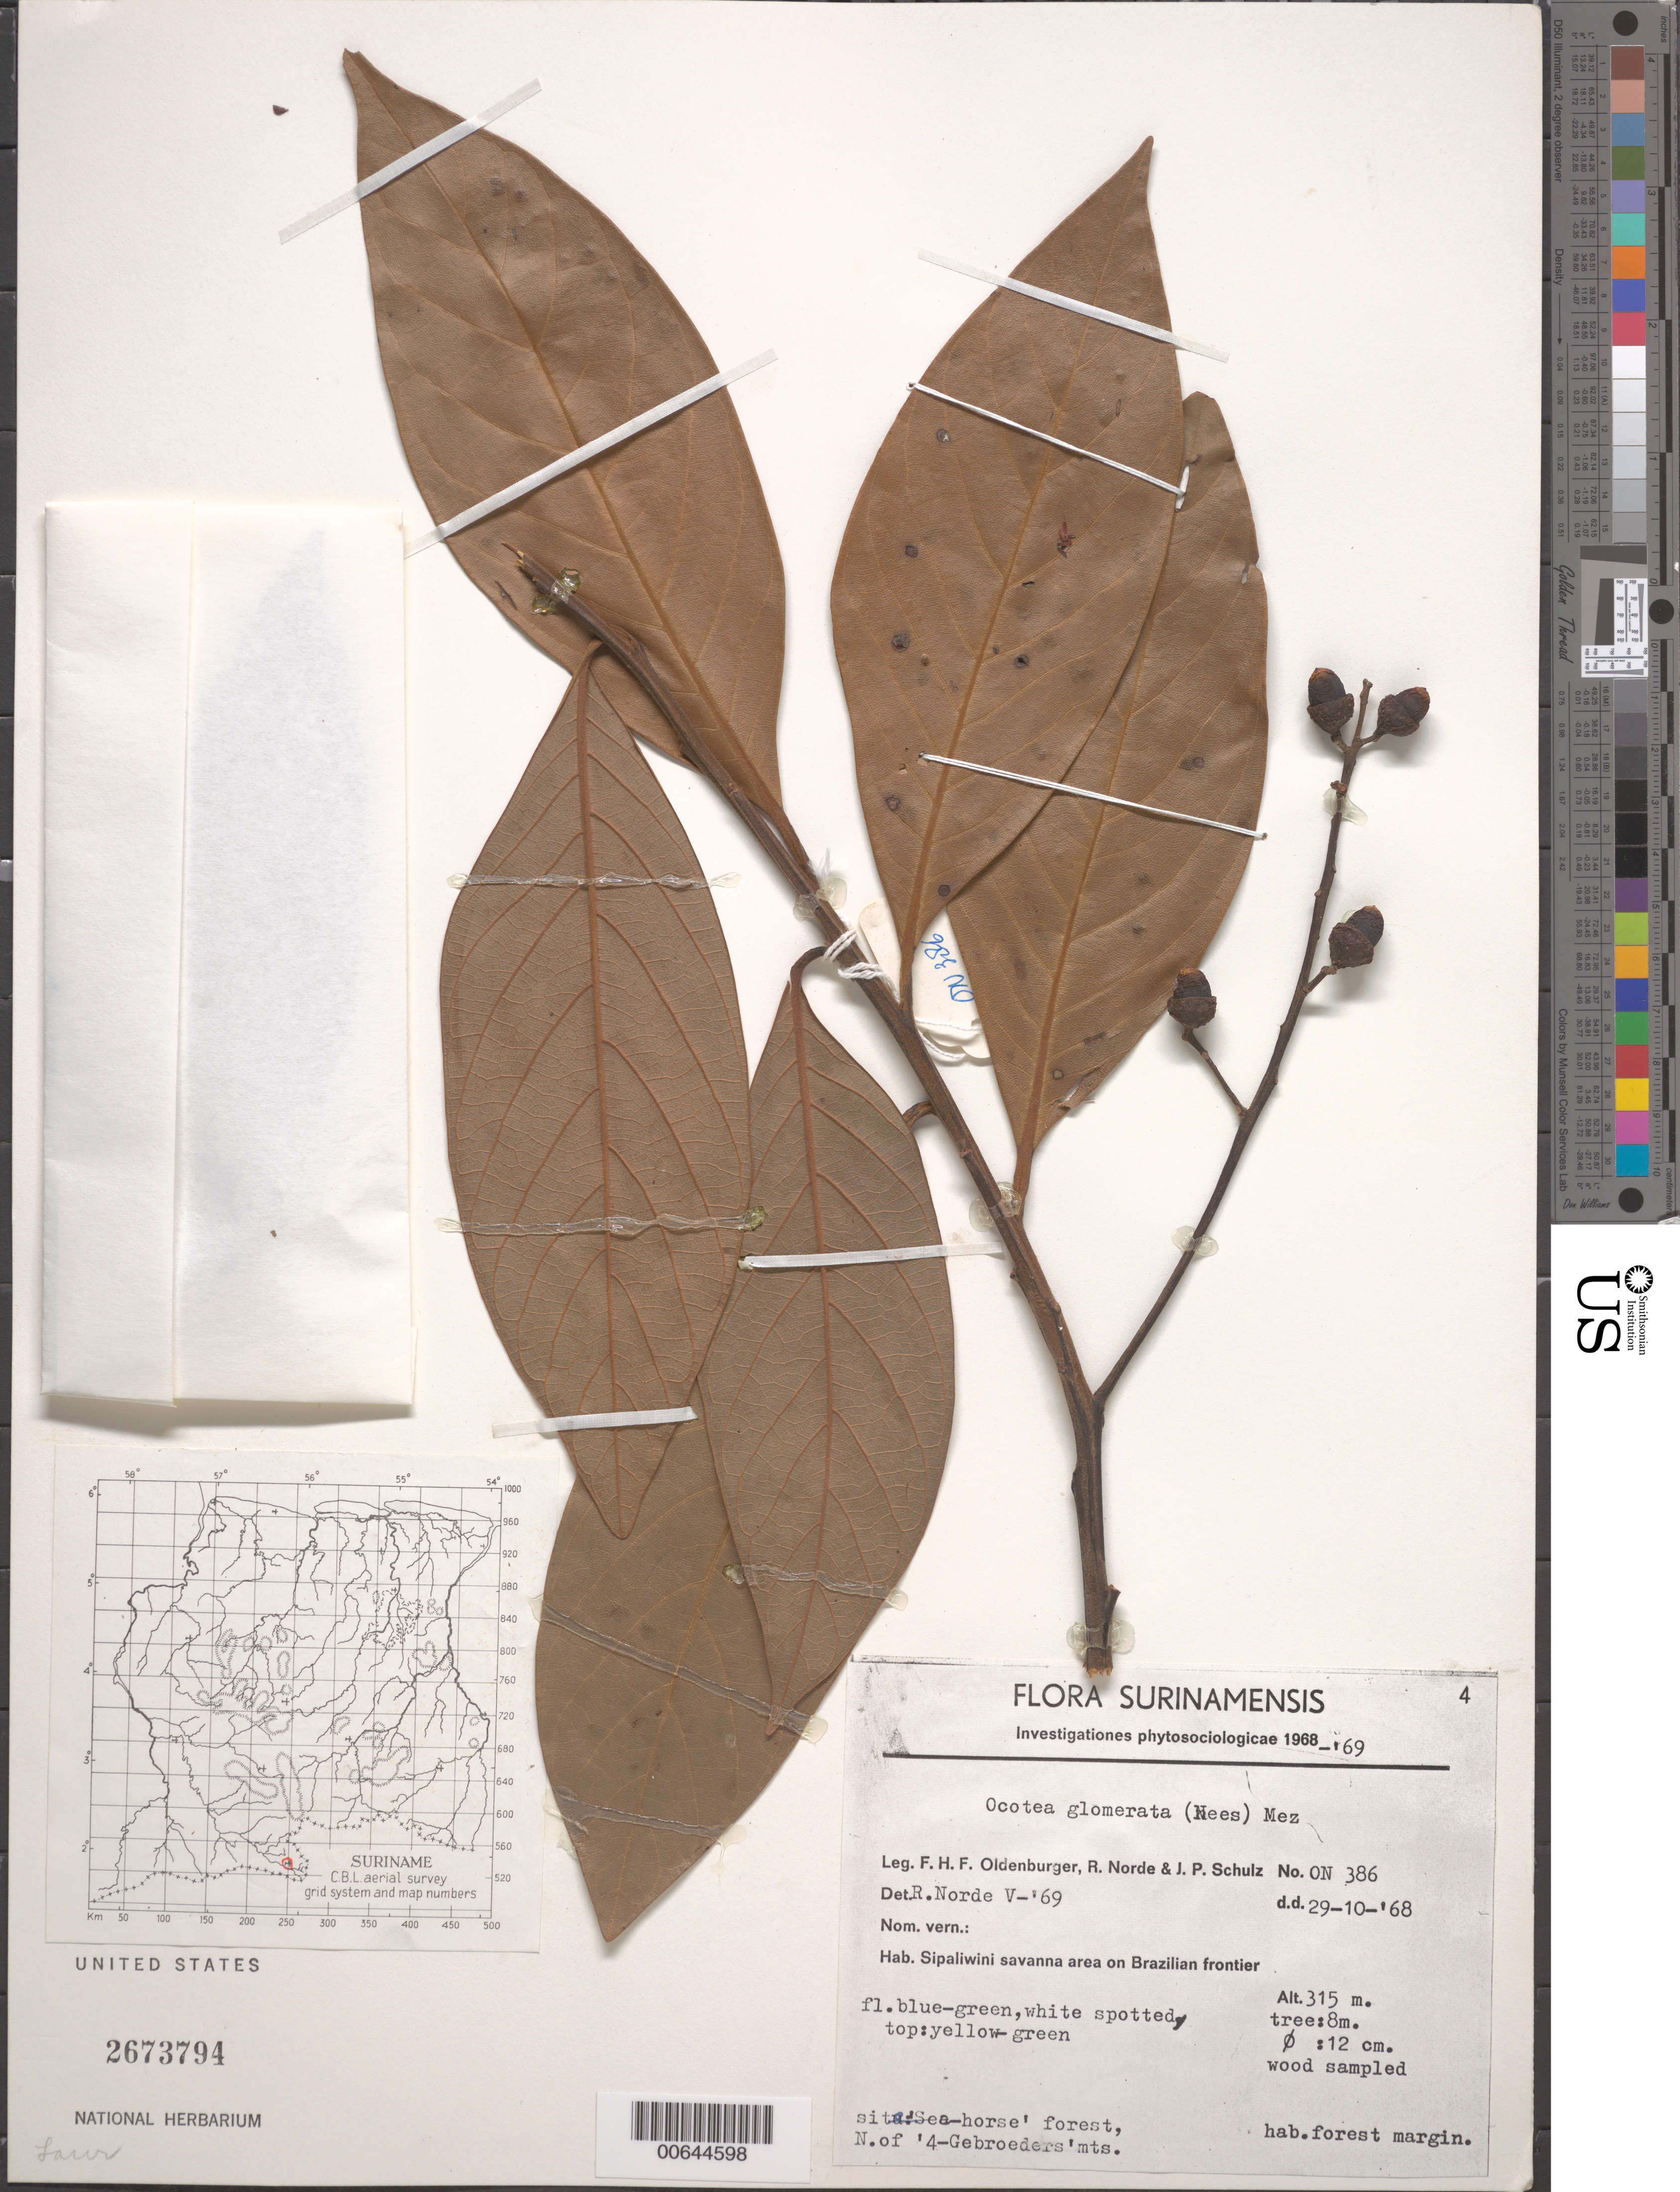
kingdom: Plantae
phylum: Tracheophyta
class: Magnoliopsida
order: Laurales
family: Lauraceae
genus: Ocotea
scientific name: Ocotea glomerata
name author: (Nees) Mez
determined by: Norde, R.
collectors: F. Oldenburger, R. Norde & J. P. Schulz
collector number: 386 O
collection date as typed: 29-Oct-68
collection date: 1968-10-29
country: Suriname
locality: Sipaliwini Savanna, Brazilian frontier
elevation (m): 315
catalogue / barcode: US 2673794